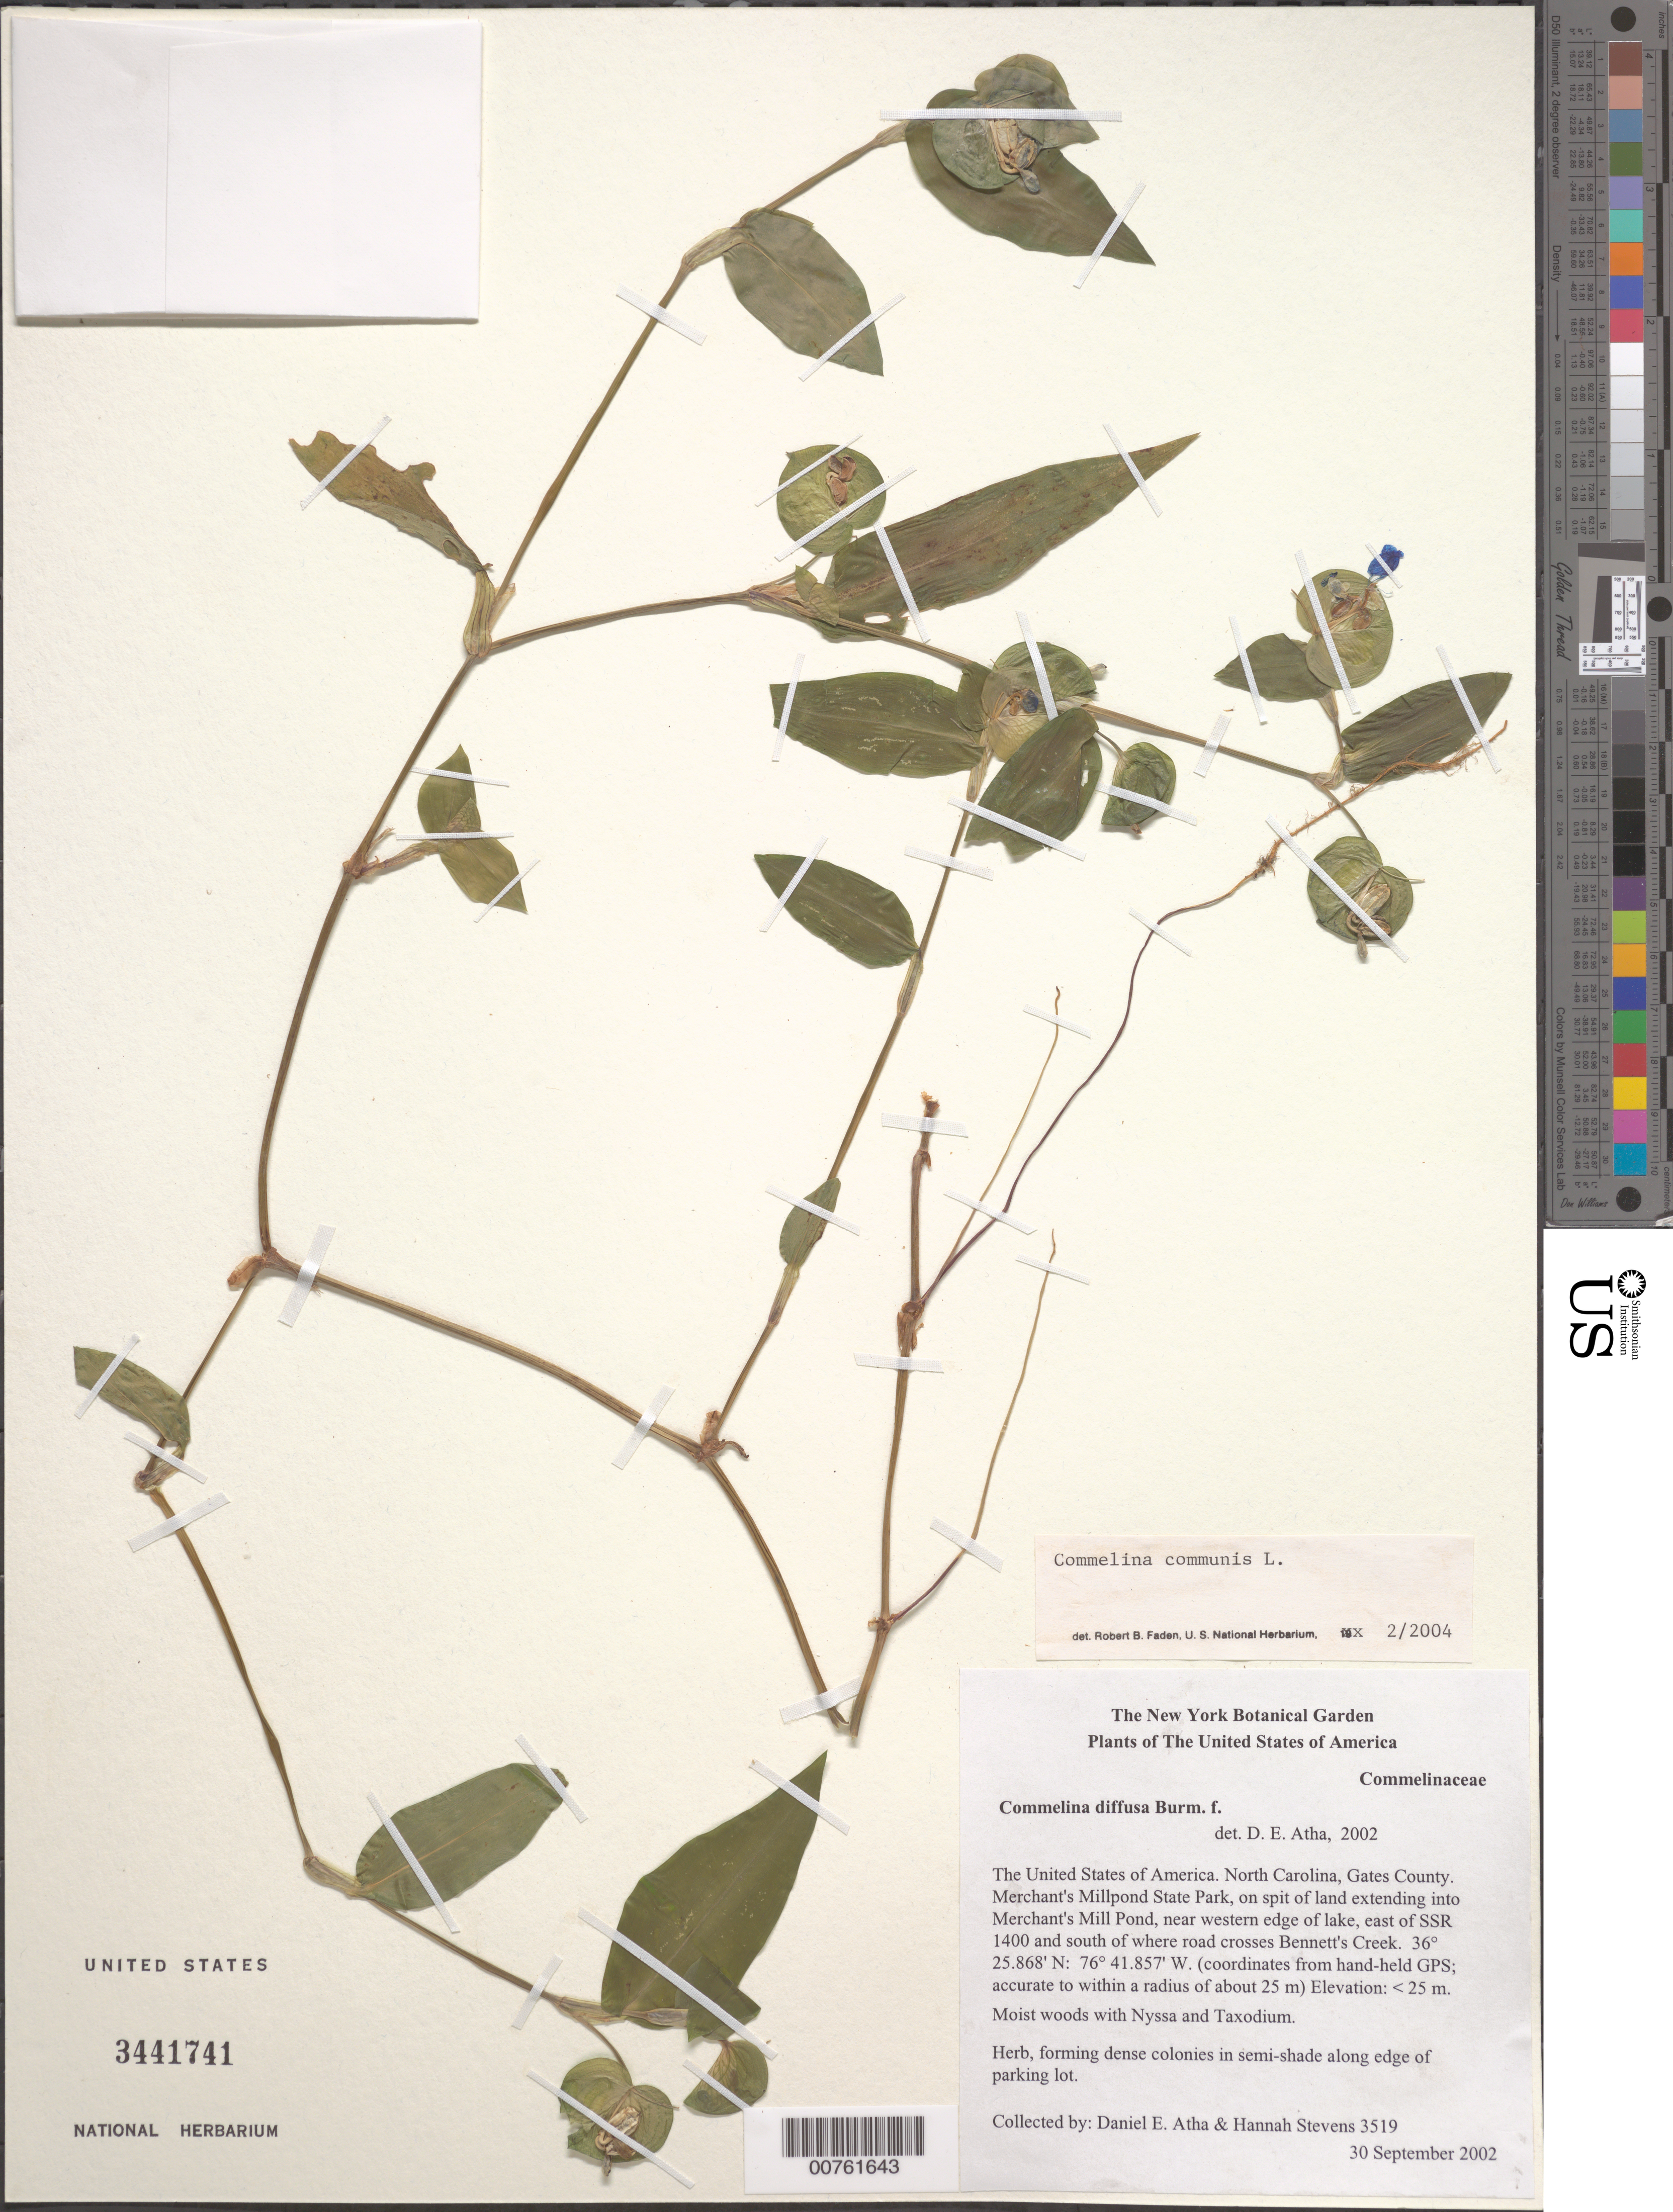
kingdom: Plantae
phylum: Tracheophyta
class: Liliopsida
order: Commelinales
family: Commelinaceae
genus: Commelina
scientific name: Commelina communis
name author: L.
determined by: Faden, Robert B., (US), Smithsonian Institution - National Museum of Natural History (UNITED STATES)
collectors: D. Atha & H. Stevens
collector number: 3519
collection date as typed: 30 Sep 2002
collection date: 2002-09-30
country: United States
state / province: North Carolina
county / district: Gates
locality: Merchant's Millpond State Park, on spit of land extending into Merchant's Mill Pond, near western edge of lake, east of SSR 1400 and south of where road crosses Bennett's Creek. (coordinates from hand-held GPS; accurate to within a radius of about 25 m)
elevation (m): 25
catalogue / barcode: US 3441741